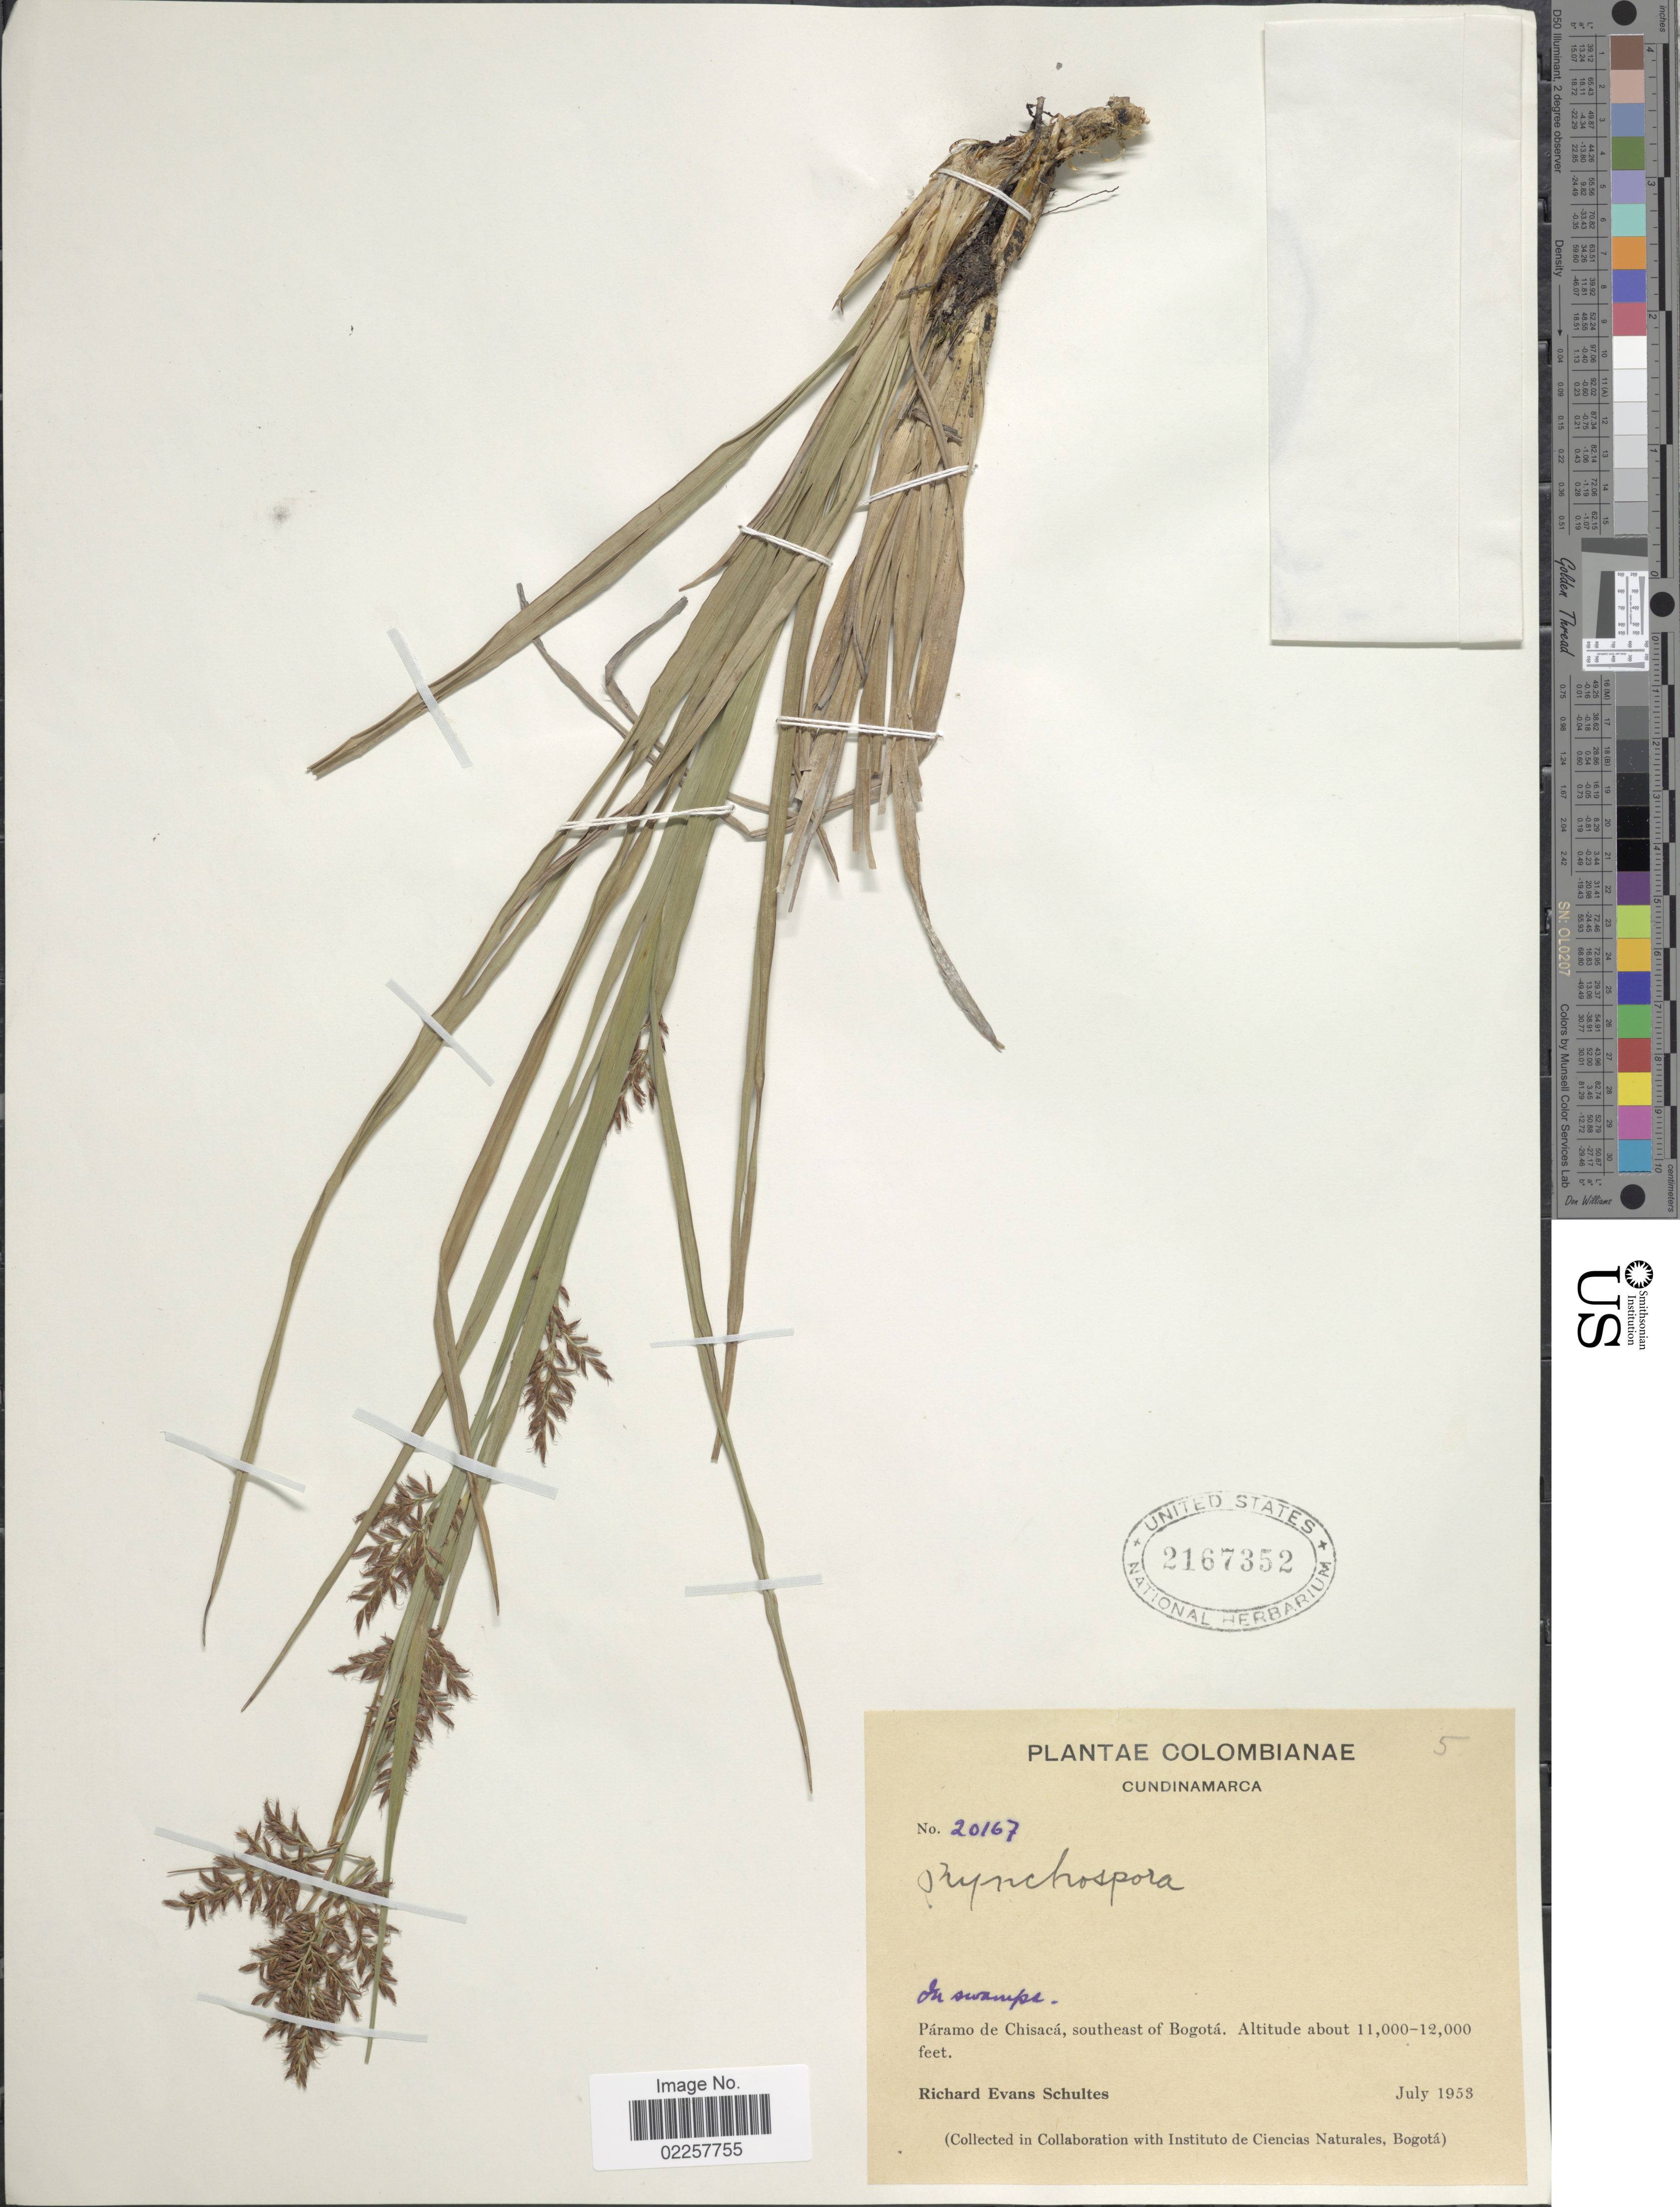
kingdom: Plantae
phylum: Tracheophyta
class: Liliopsida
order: Poales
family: Cyperaceae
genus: Rhynchospora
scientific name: Rhynchospora sp.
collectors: R. E. Schultes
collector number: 20167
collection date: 1953-07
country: Colombia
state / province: Cundinamarca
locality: Paramo de Chisaca, southeast of Bogota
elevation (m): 3353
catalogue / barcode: US 2167352